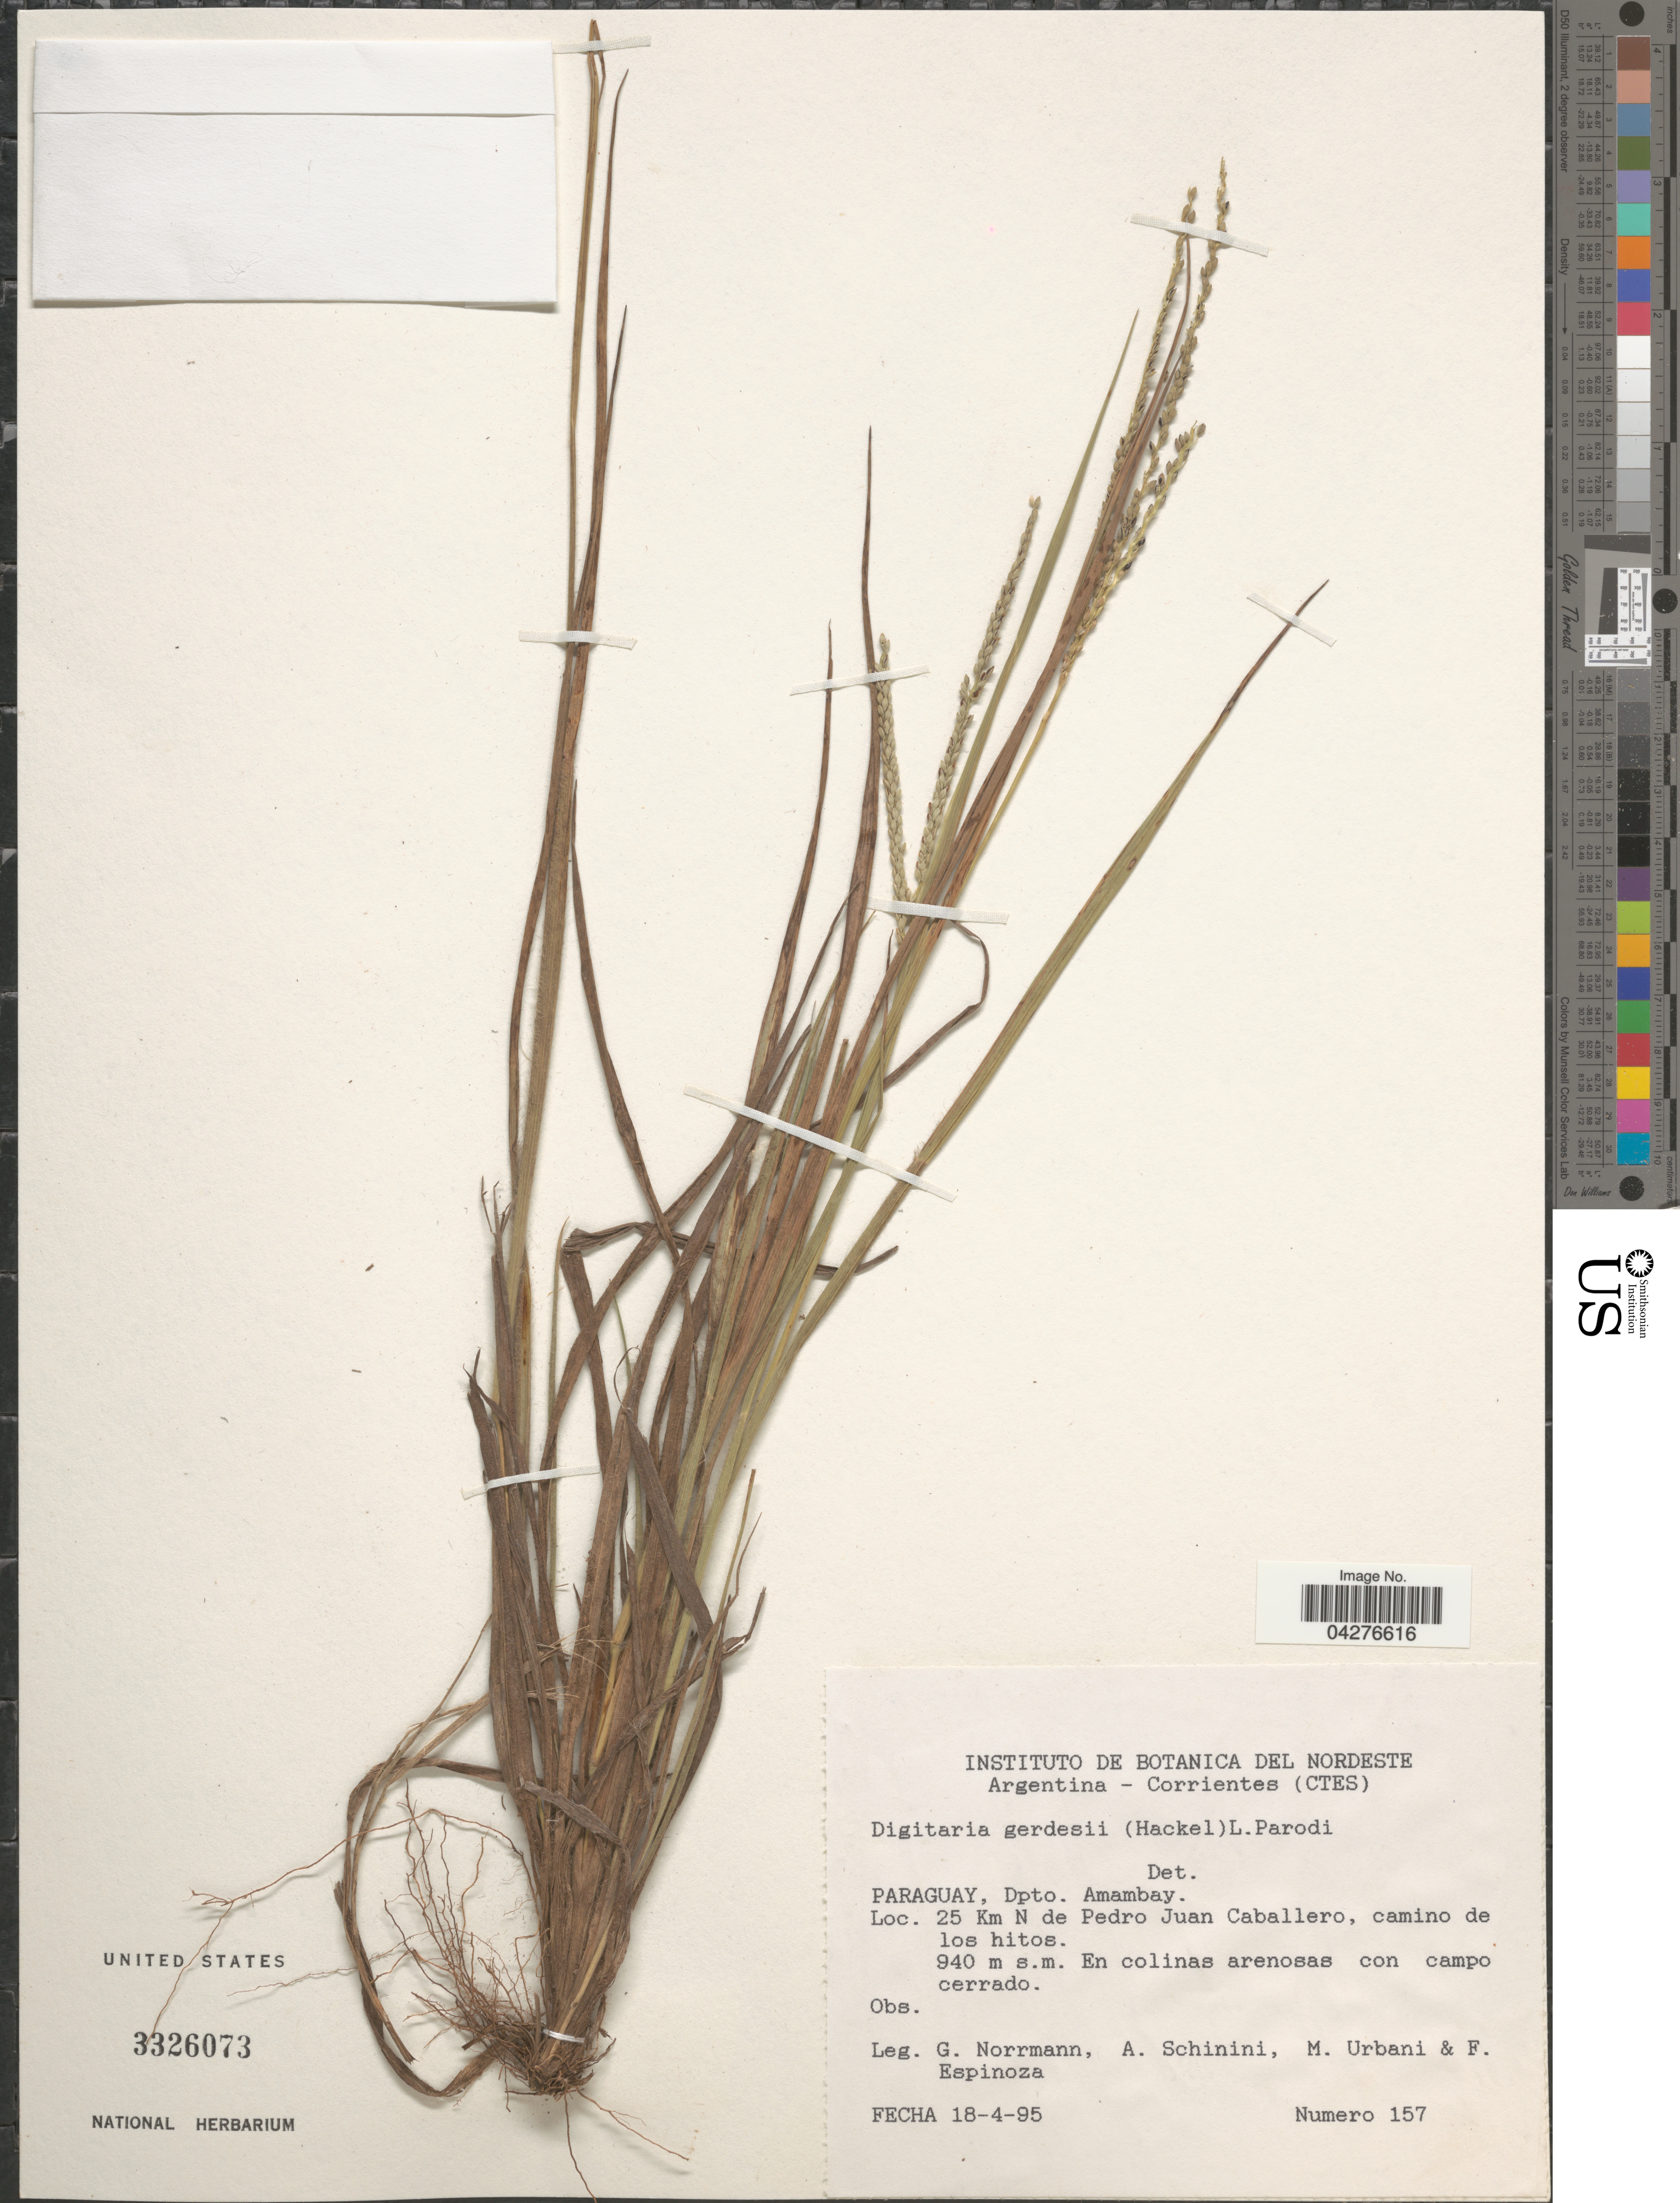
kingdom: Plantae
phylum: Tracheophyta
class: Liliopsida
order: Poales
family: Poaceae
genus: Digitaria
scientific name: Digitaria gardneri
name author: Henr.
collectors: G. Norrmann, A. Schinini, M. Urbani & F. Espinoza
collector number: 157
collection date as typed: Transcribed d/m/y: 18/4/95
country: Paraguay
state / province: Amambay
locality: Dpto. Amambay. 25 Km N de Pedro Juan Caballero, camino de los hitos. En collinas arenosas con campo cerrado.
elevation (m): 940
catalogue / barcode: US 3326073